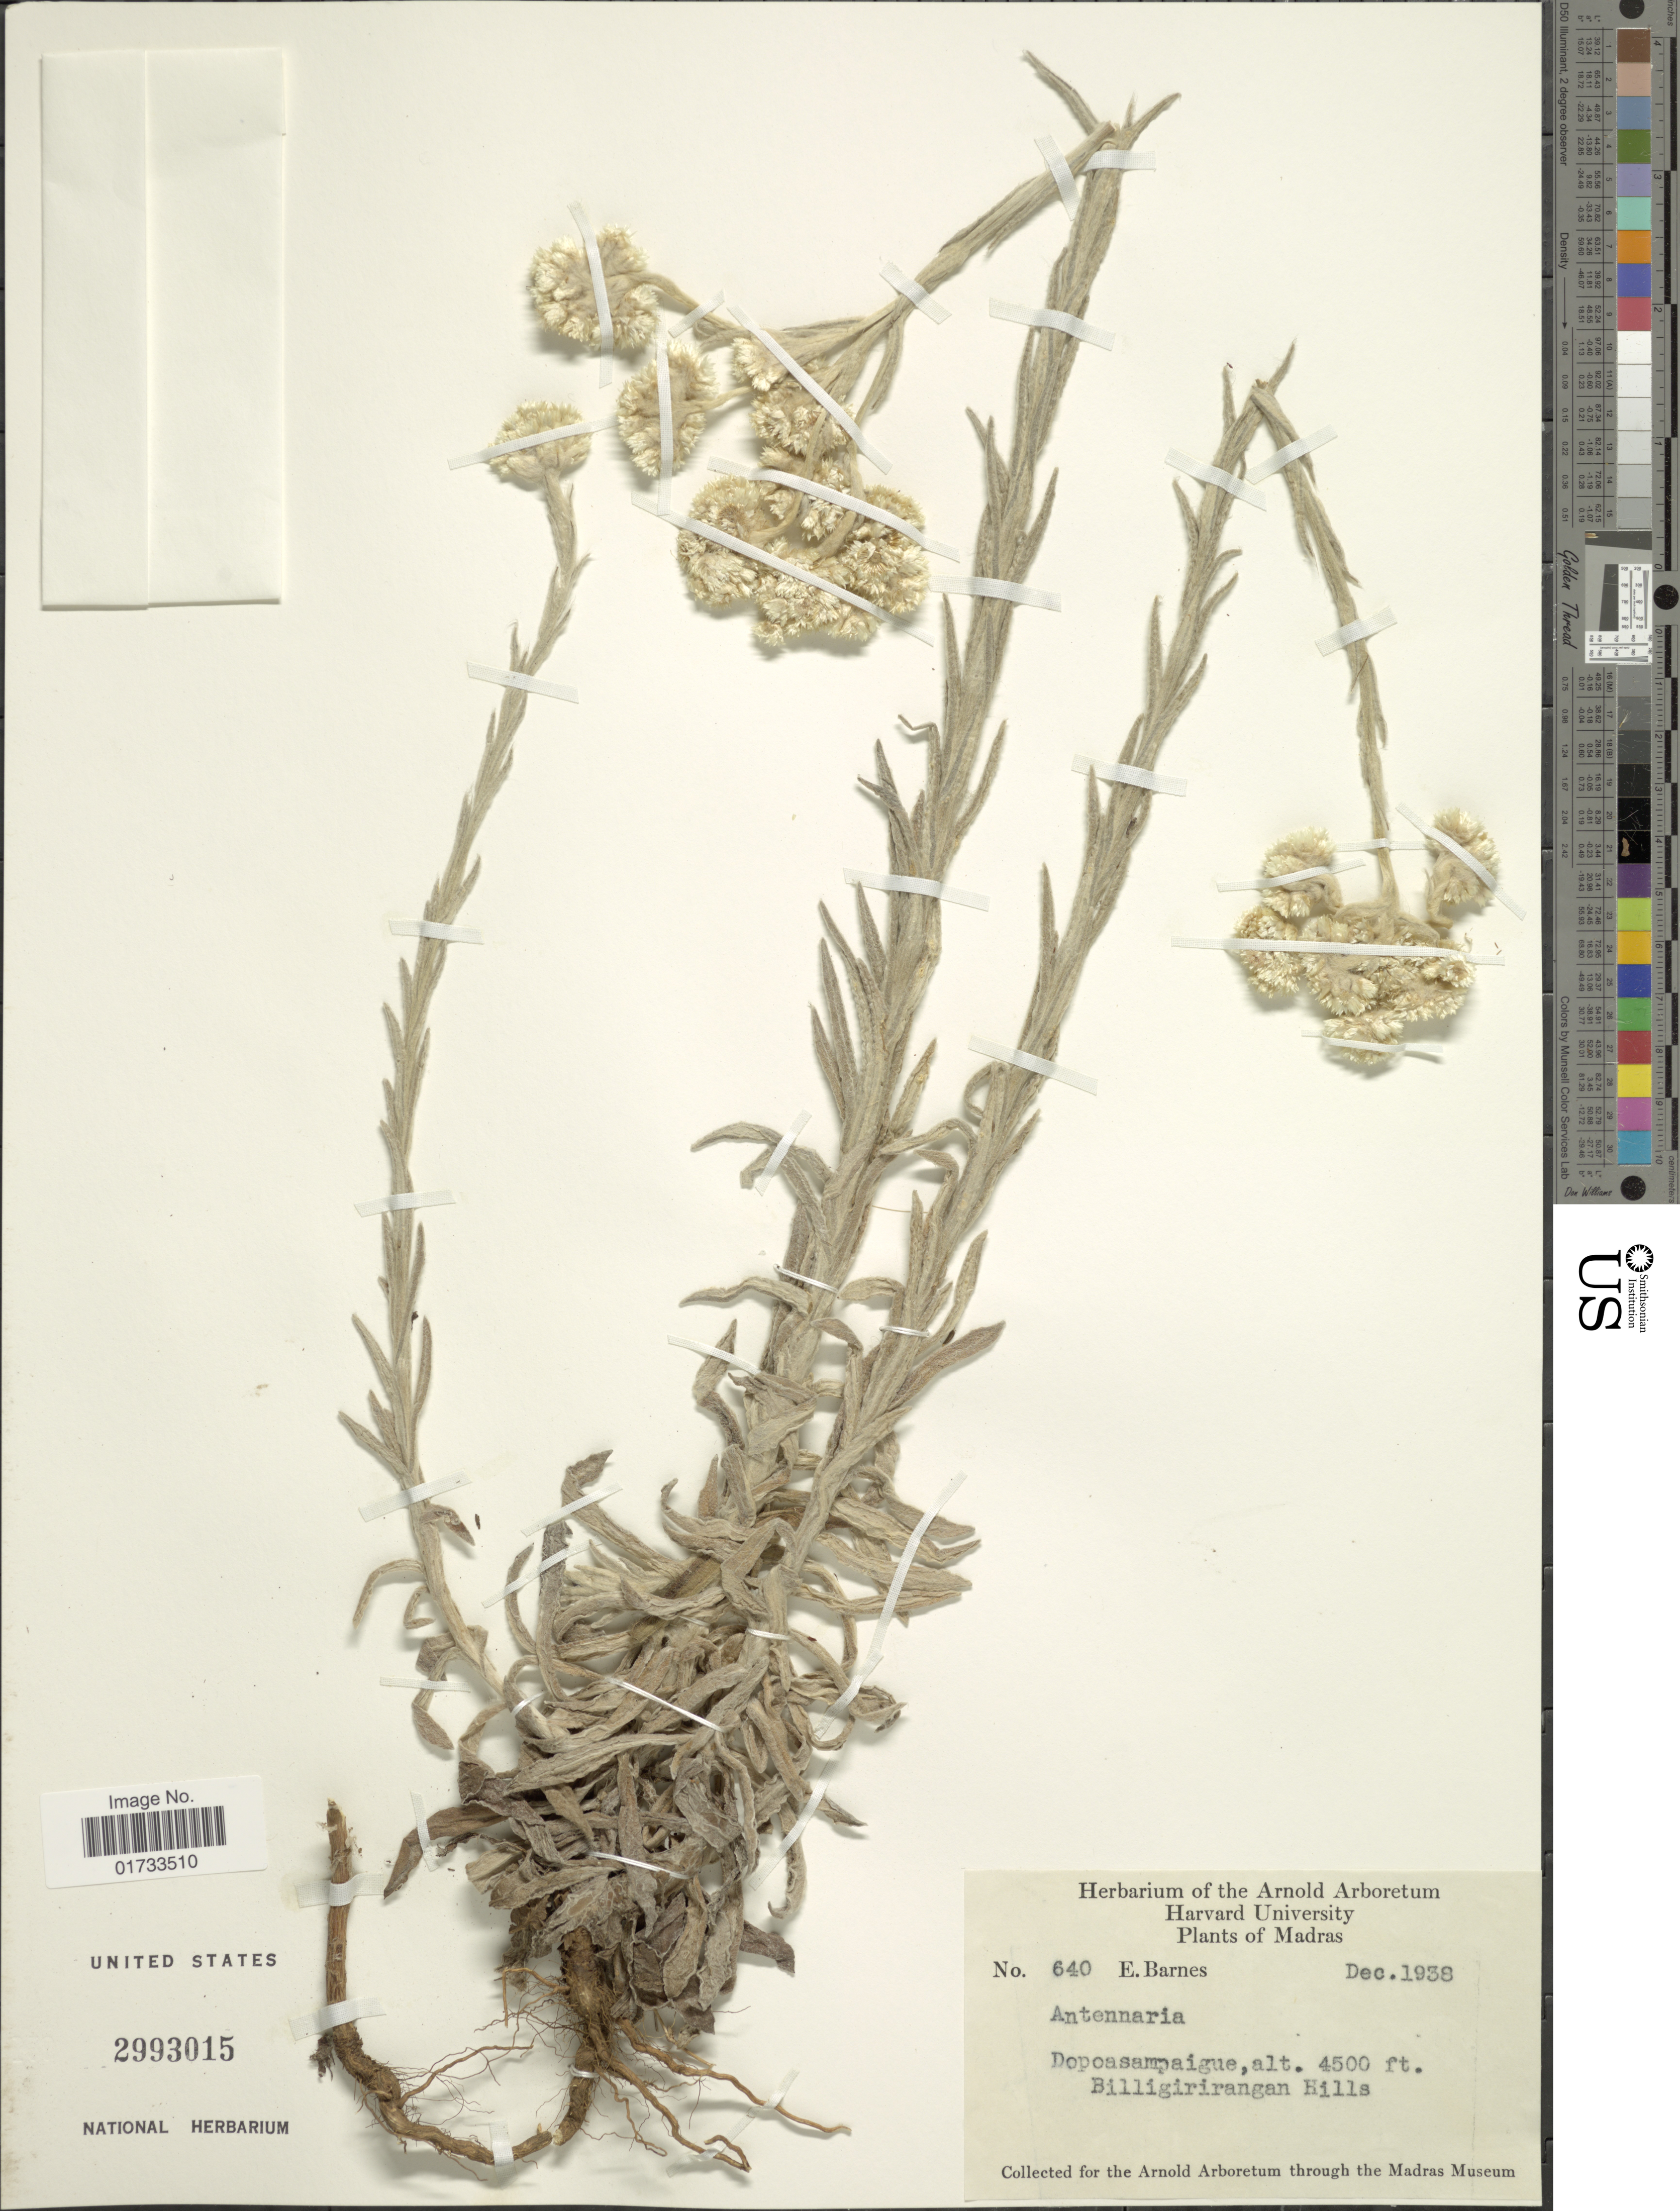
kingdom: Plantae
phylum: Tracheophyta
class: Magnoliopsida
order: Asterales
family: Asteraceae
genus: Antennaria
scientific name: Antennaria sp.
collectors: E. Barnes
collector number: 640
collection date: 1938-12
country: India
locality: Madras, Dopoasampaigue, Billigirirangan Hills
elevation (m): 1372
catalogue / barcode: US 2993015